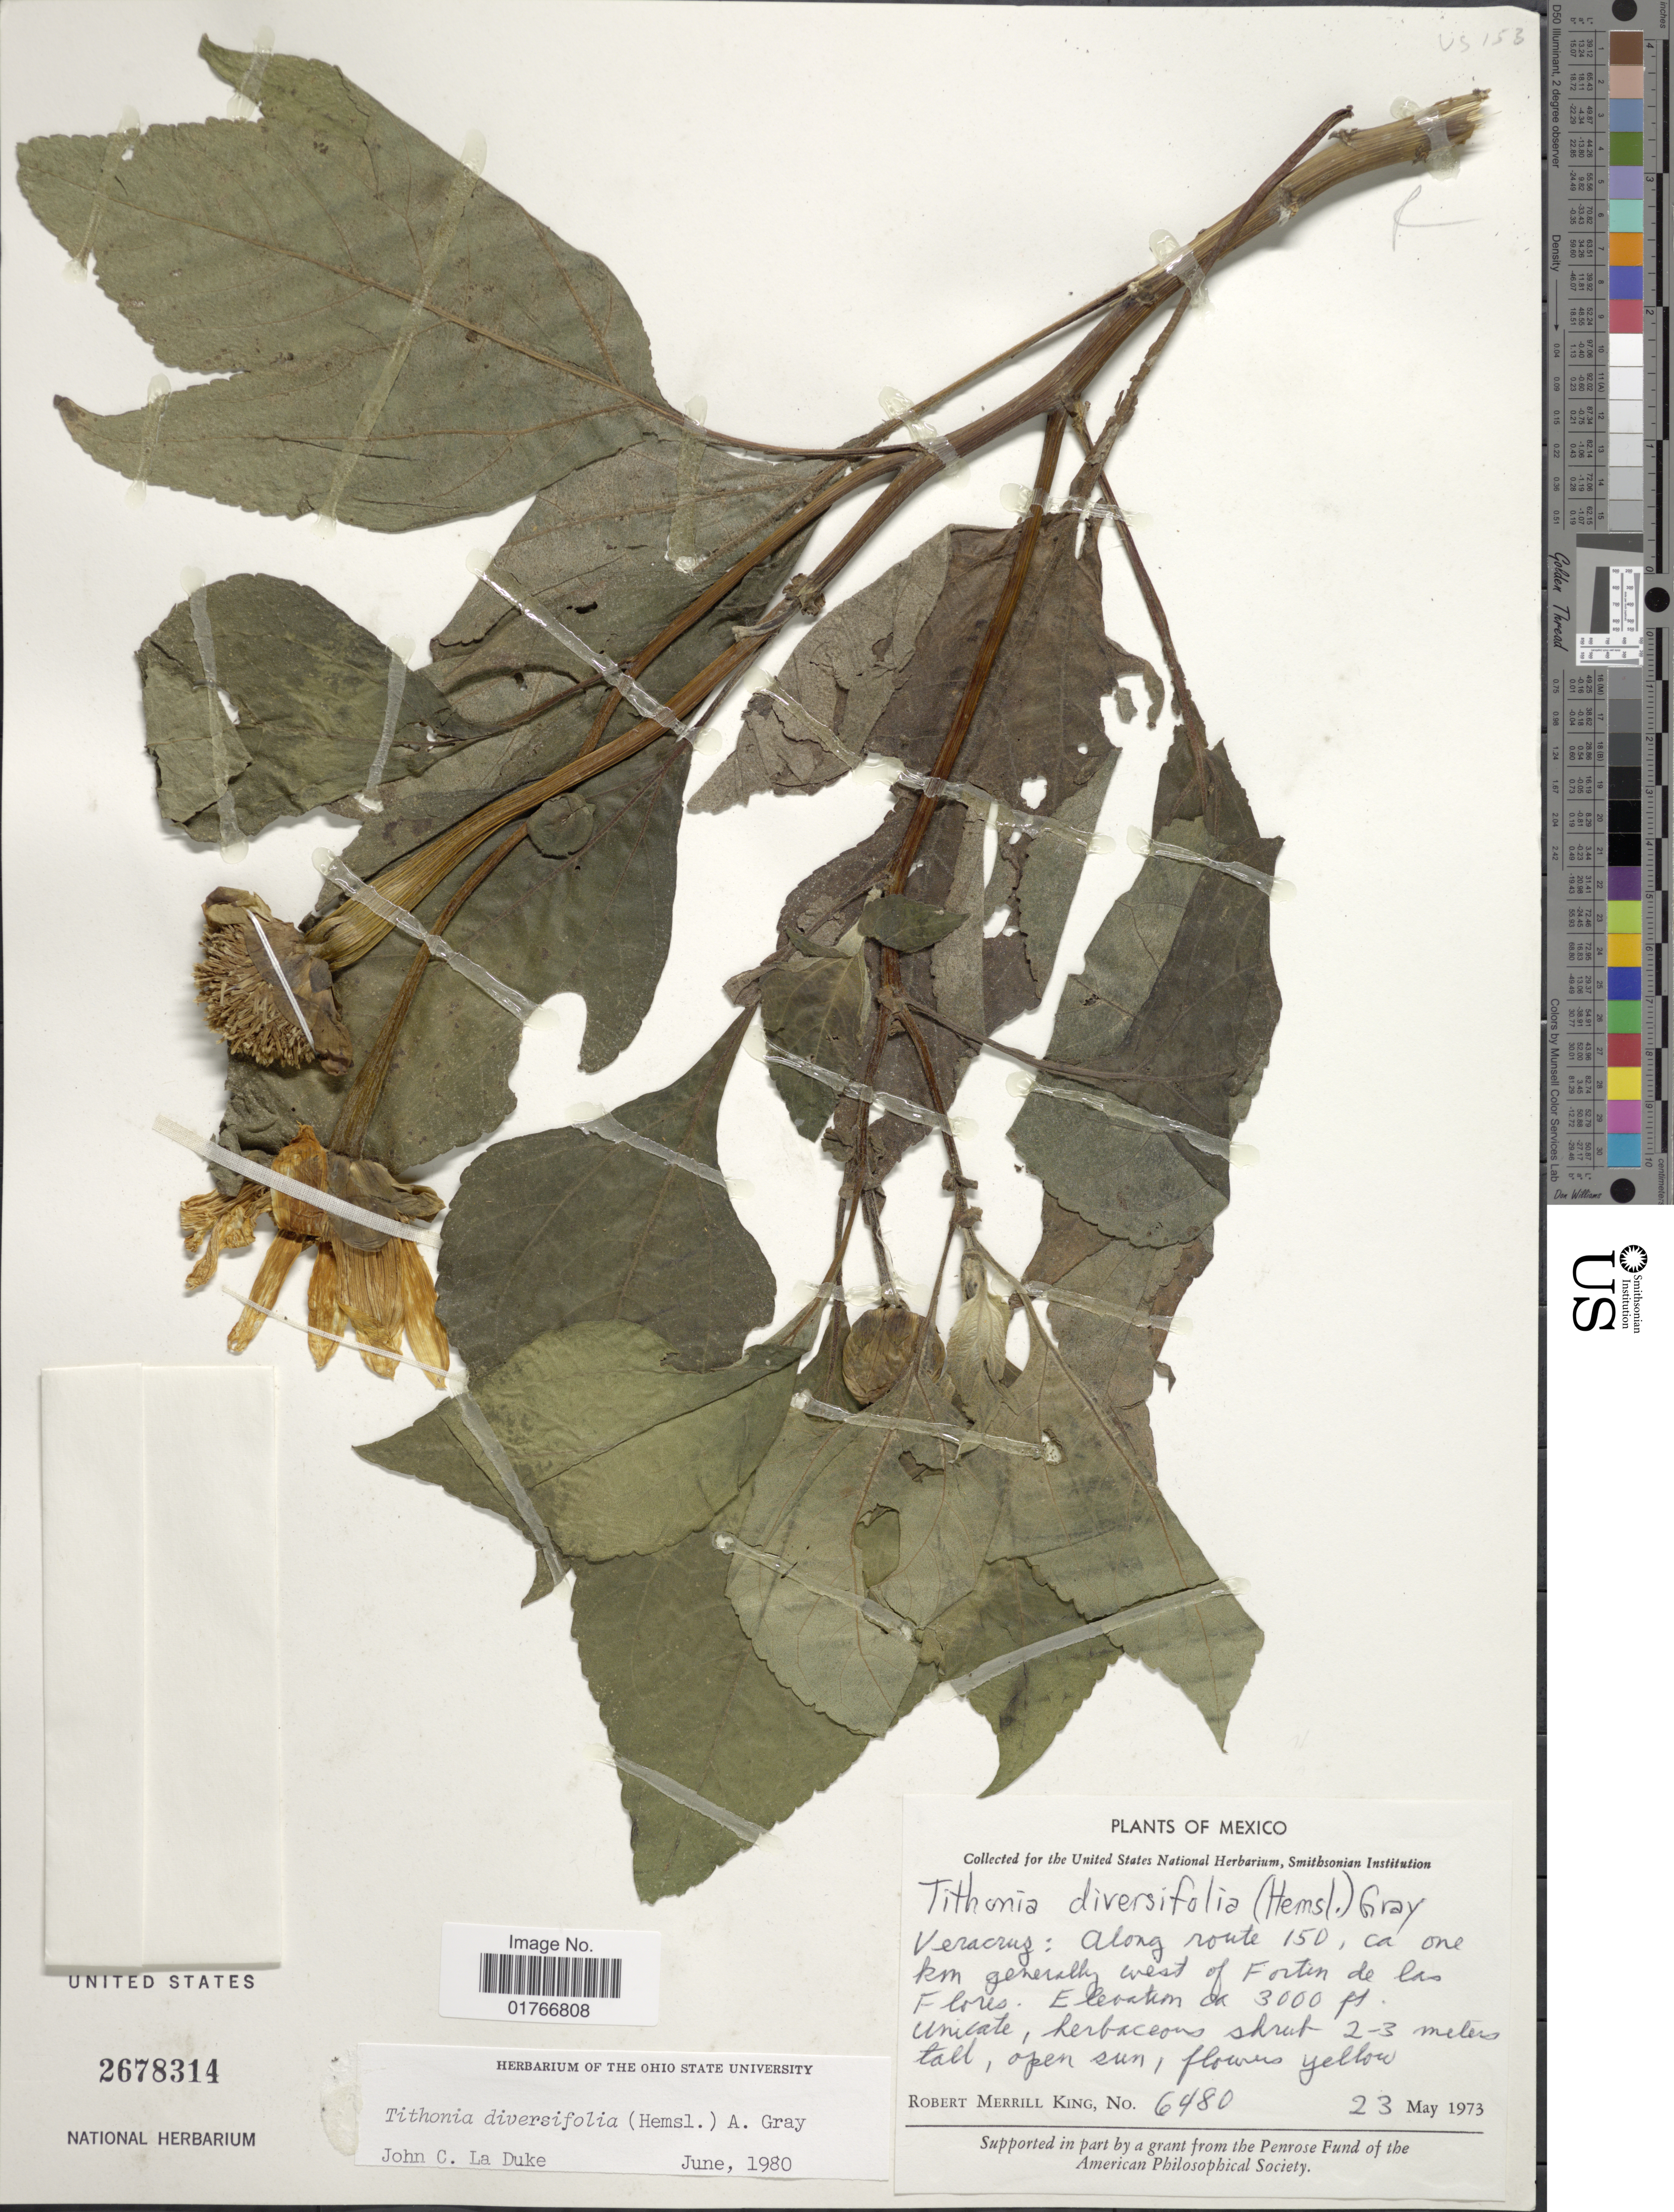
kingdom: Plantae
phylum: Tracheophyta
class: Magnoliopsida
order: Asterales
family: Asteraceae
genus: Tithonia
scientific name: Tithonia diversifolia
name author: (Hemsl.) A. Gray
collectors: R. M. King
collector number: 6480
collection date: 1973-05-23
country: Mexico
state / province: Veracruz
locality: Veracruz, along route 150, ca one km generally west of Fortin de las Flores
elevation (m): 914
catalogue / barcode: US 2678314